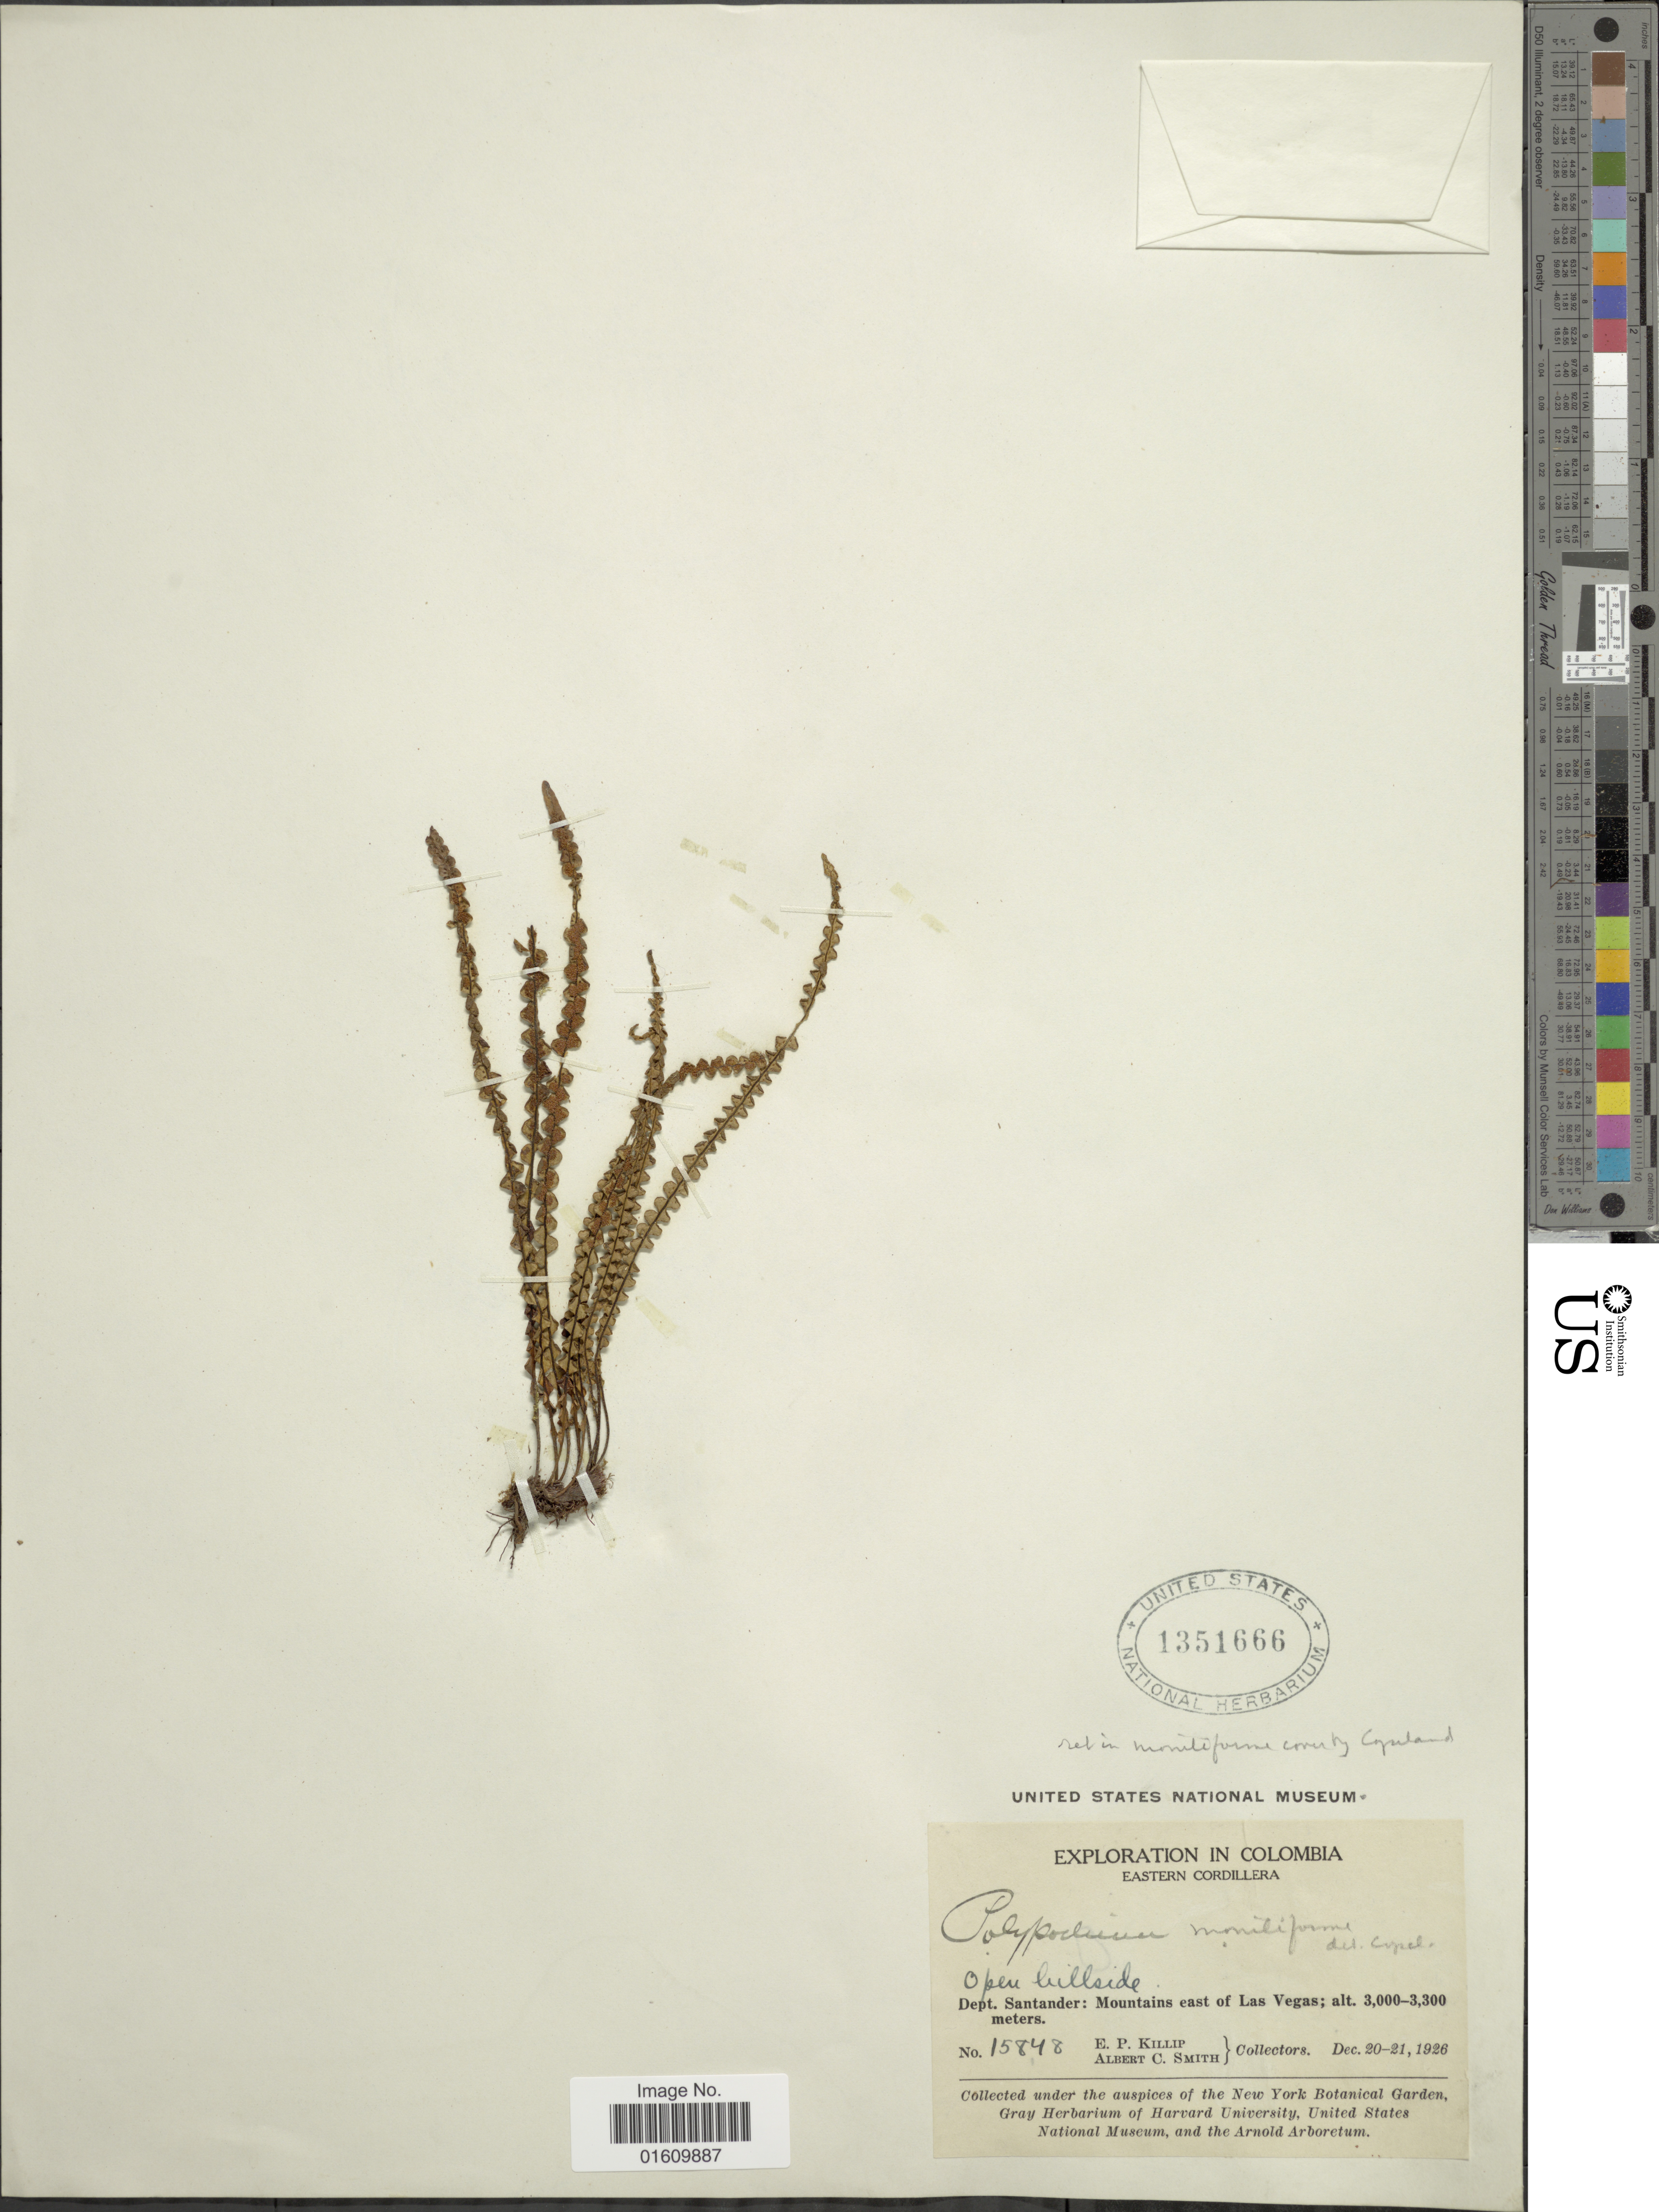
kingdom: Plantae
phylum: Tracheophyta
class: Polypodiopsida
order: Polypodiales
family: Polypodiaceae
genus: Melpomene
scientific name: Melpomene moniliformis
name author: (Lag. ex Sw.) A.R. Sm. & R.C. Moran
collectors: E. P. Killip & A. C. Smith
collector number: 15848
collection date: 1926-12-20/1926-12-21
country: Colombia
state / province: Santander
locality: Eastern Cordillera, Dept. Santander: Mountains east of Las Vegas.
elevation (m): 3000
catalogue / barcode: US 1351666